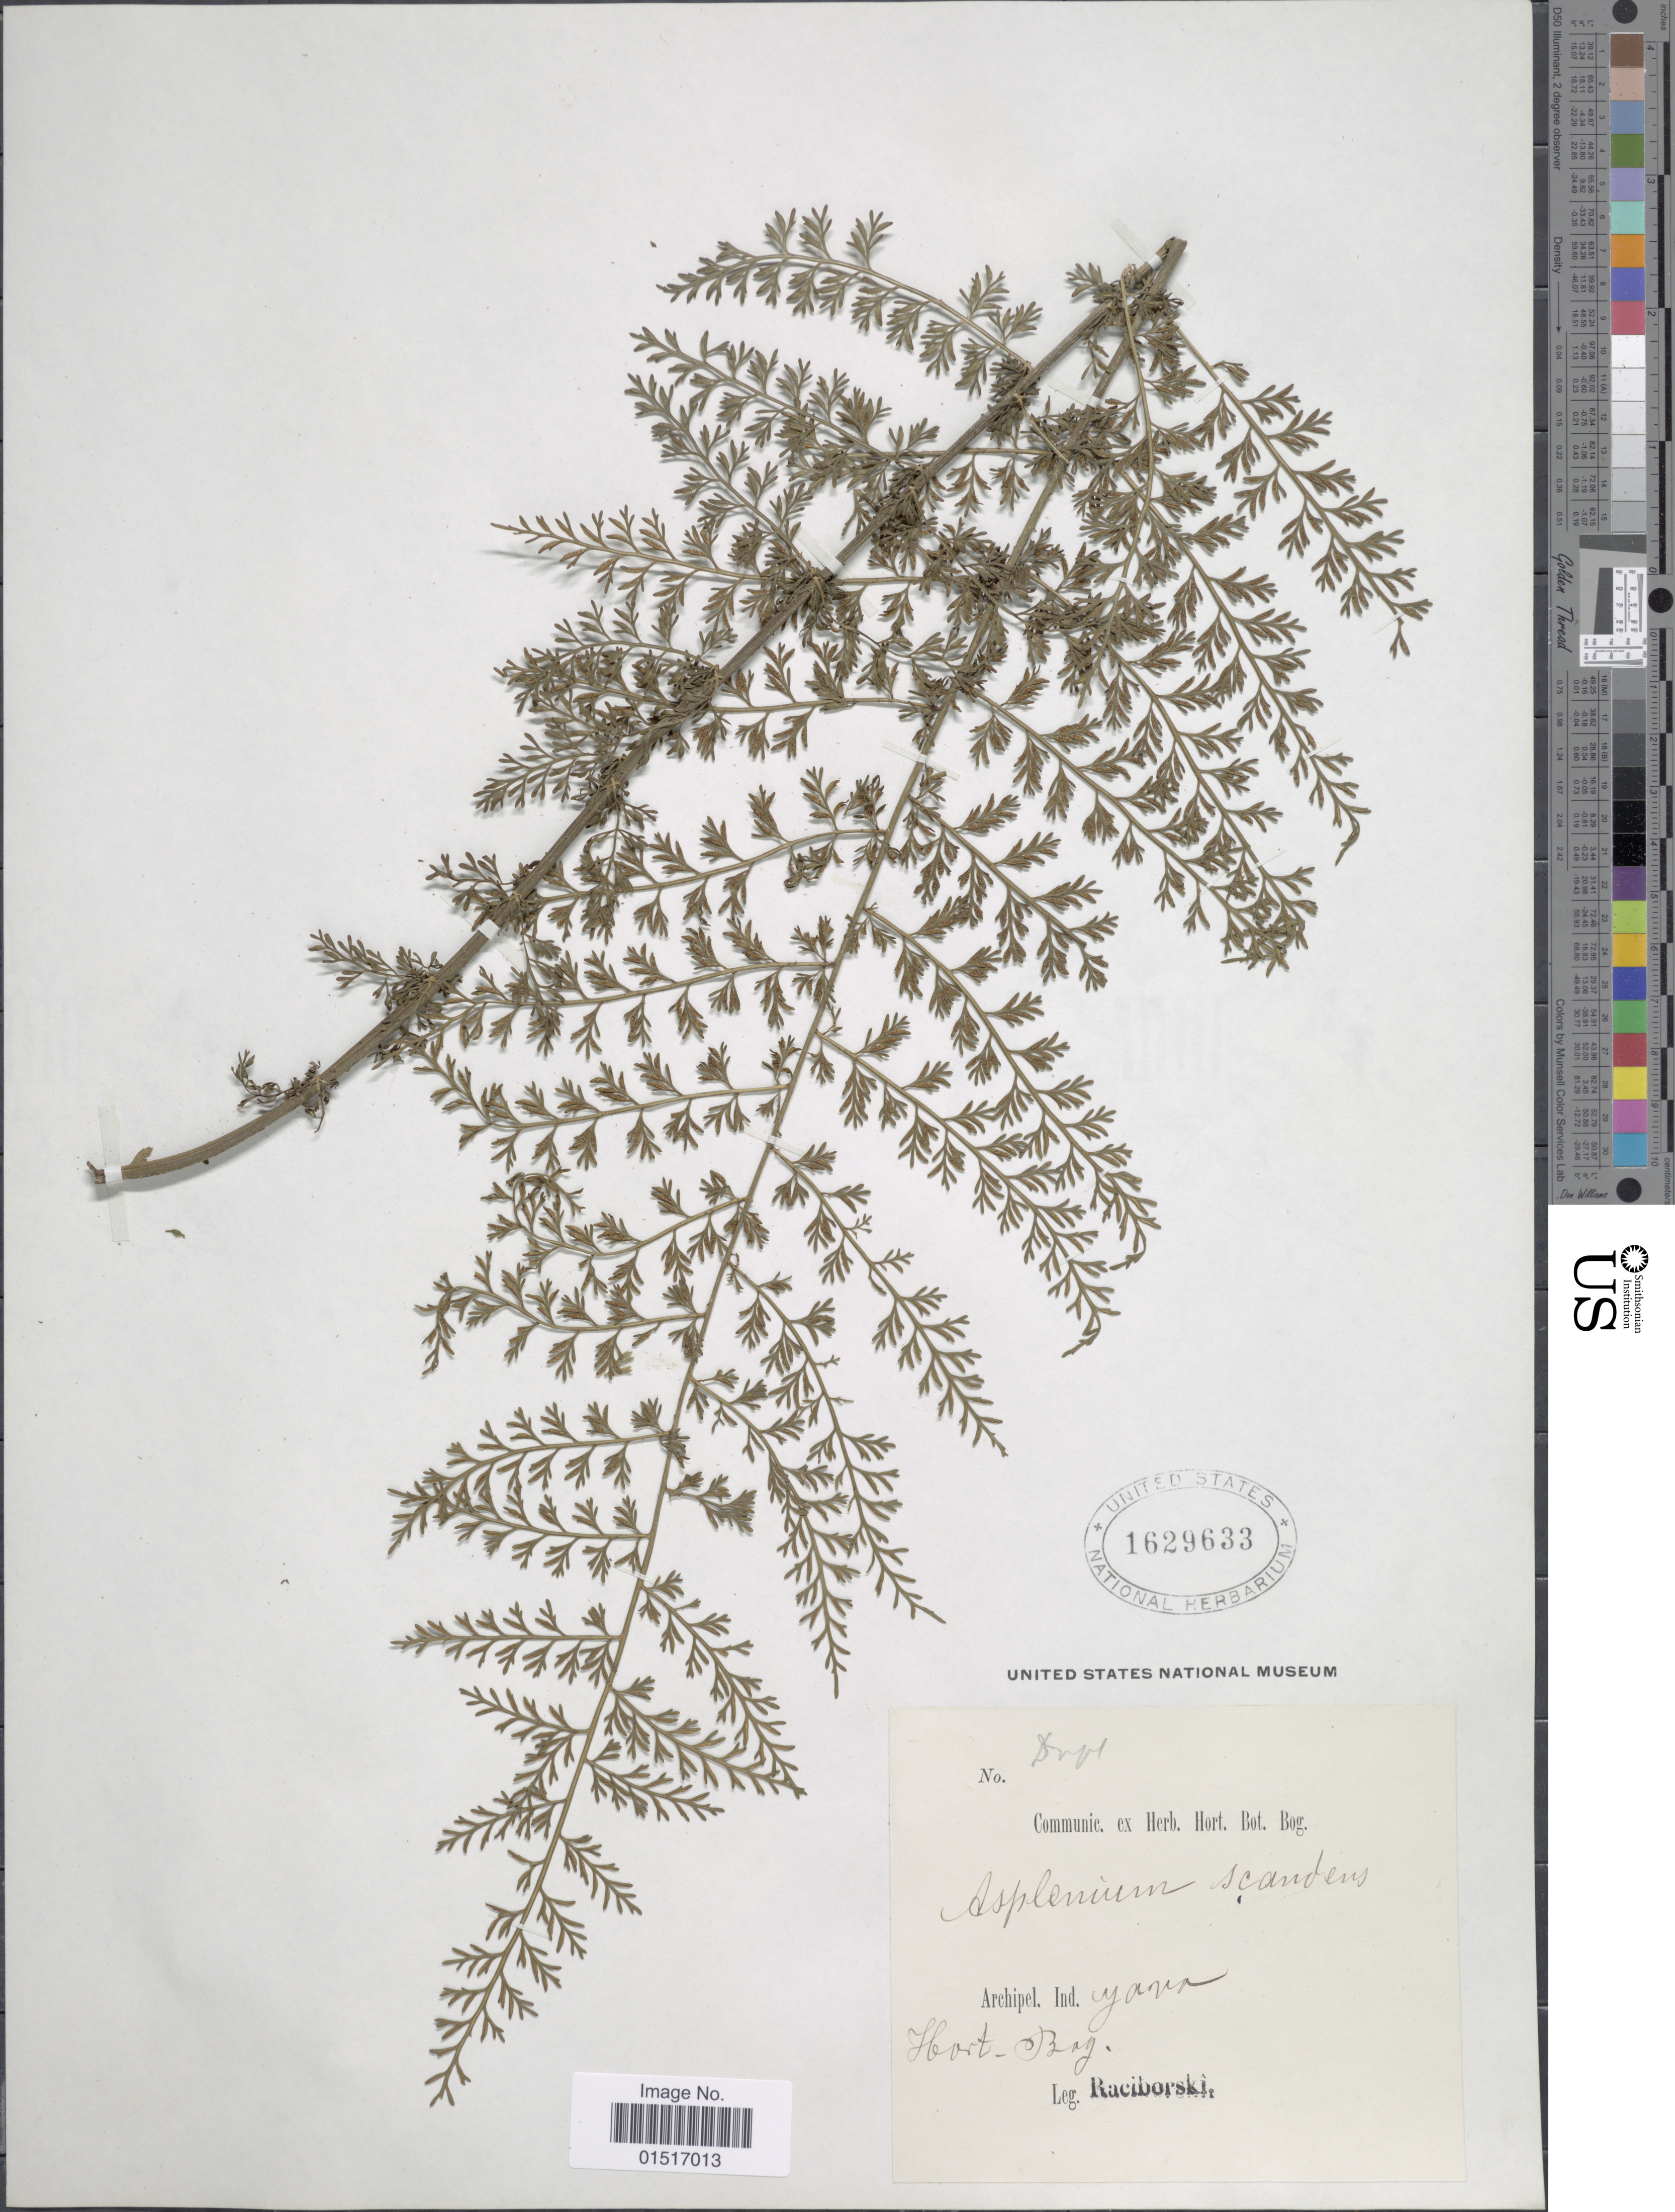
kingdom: Plantae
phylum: Tracheophyta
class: Polypodiopsida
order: Polypodiales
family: Aspleniaceae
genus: Asplenium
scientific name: Asplenium scandens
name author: J. Sm. ex Mett.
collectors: Raciborski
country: Indonesia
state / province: Java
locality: Archipel. Ind. Java. Hort-Bag.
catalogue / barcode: US 1629633